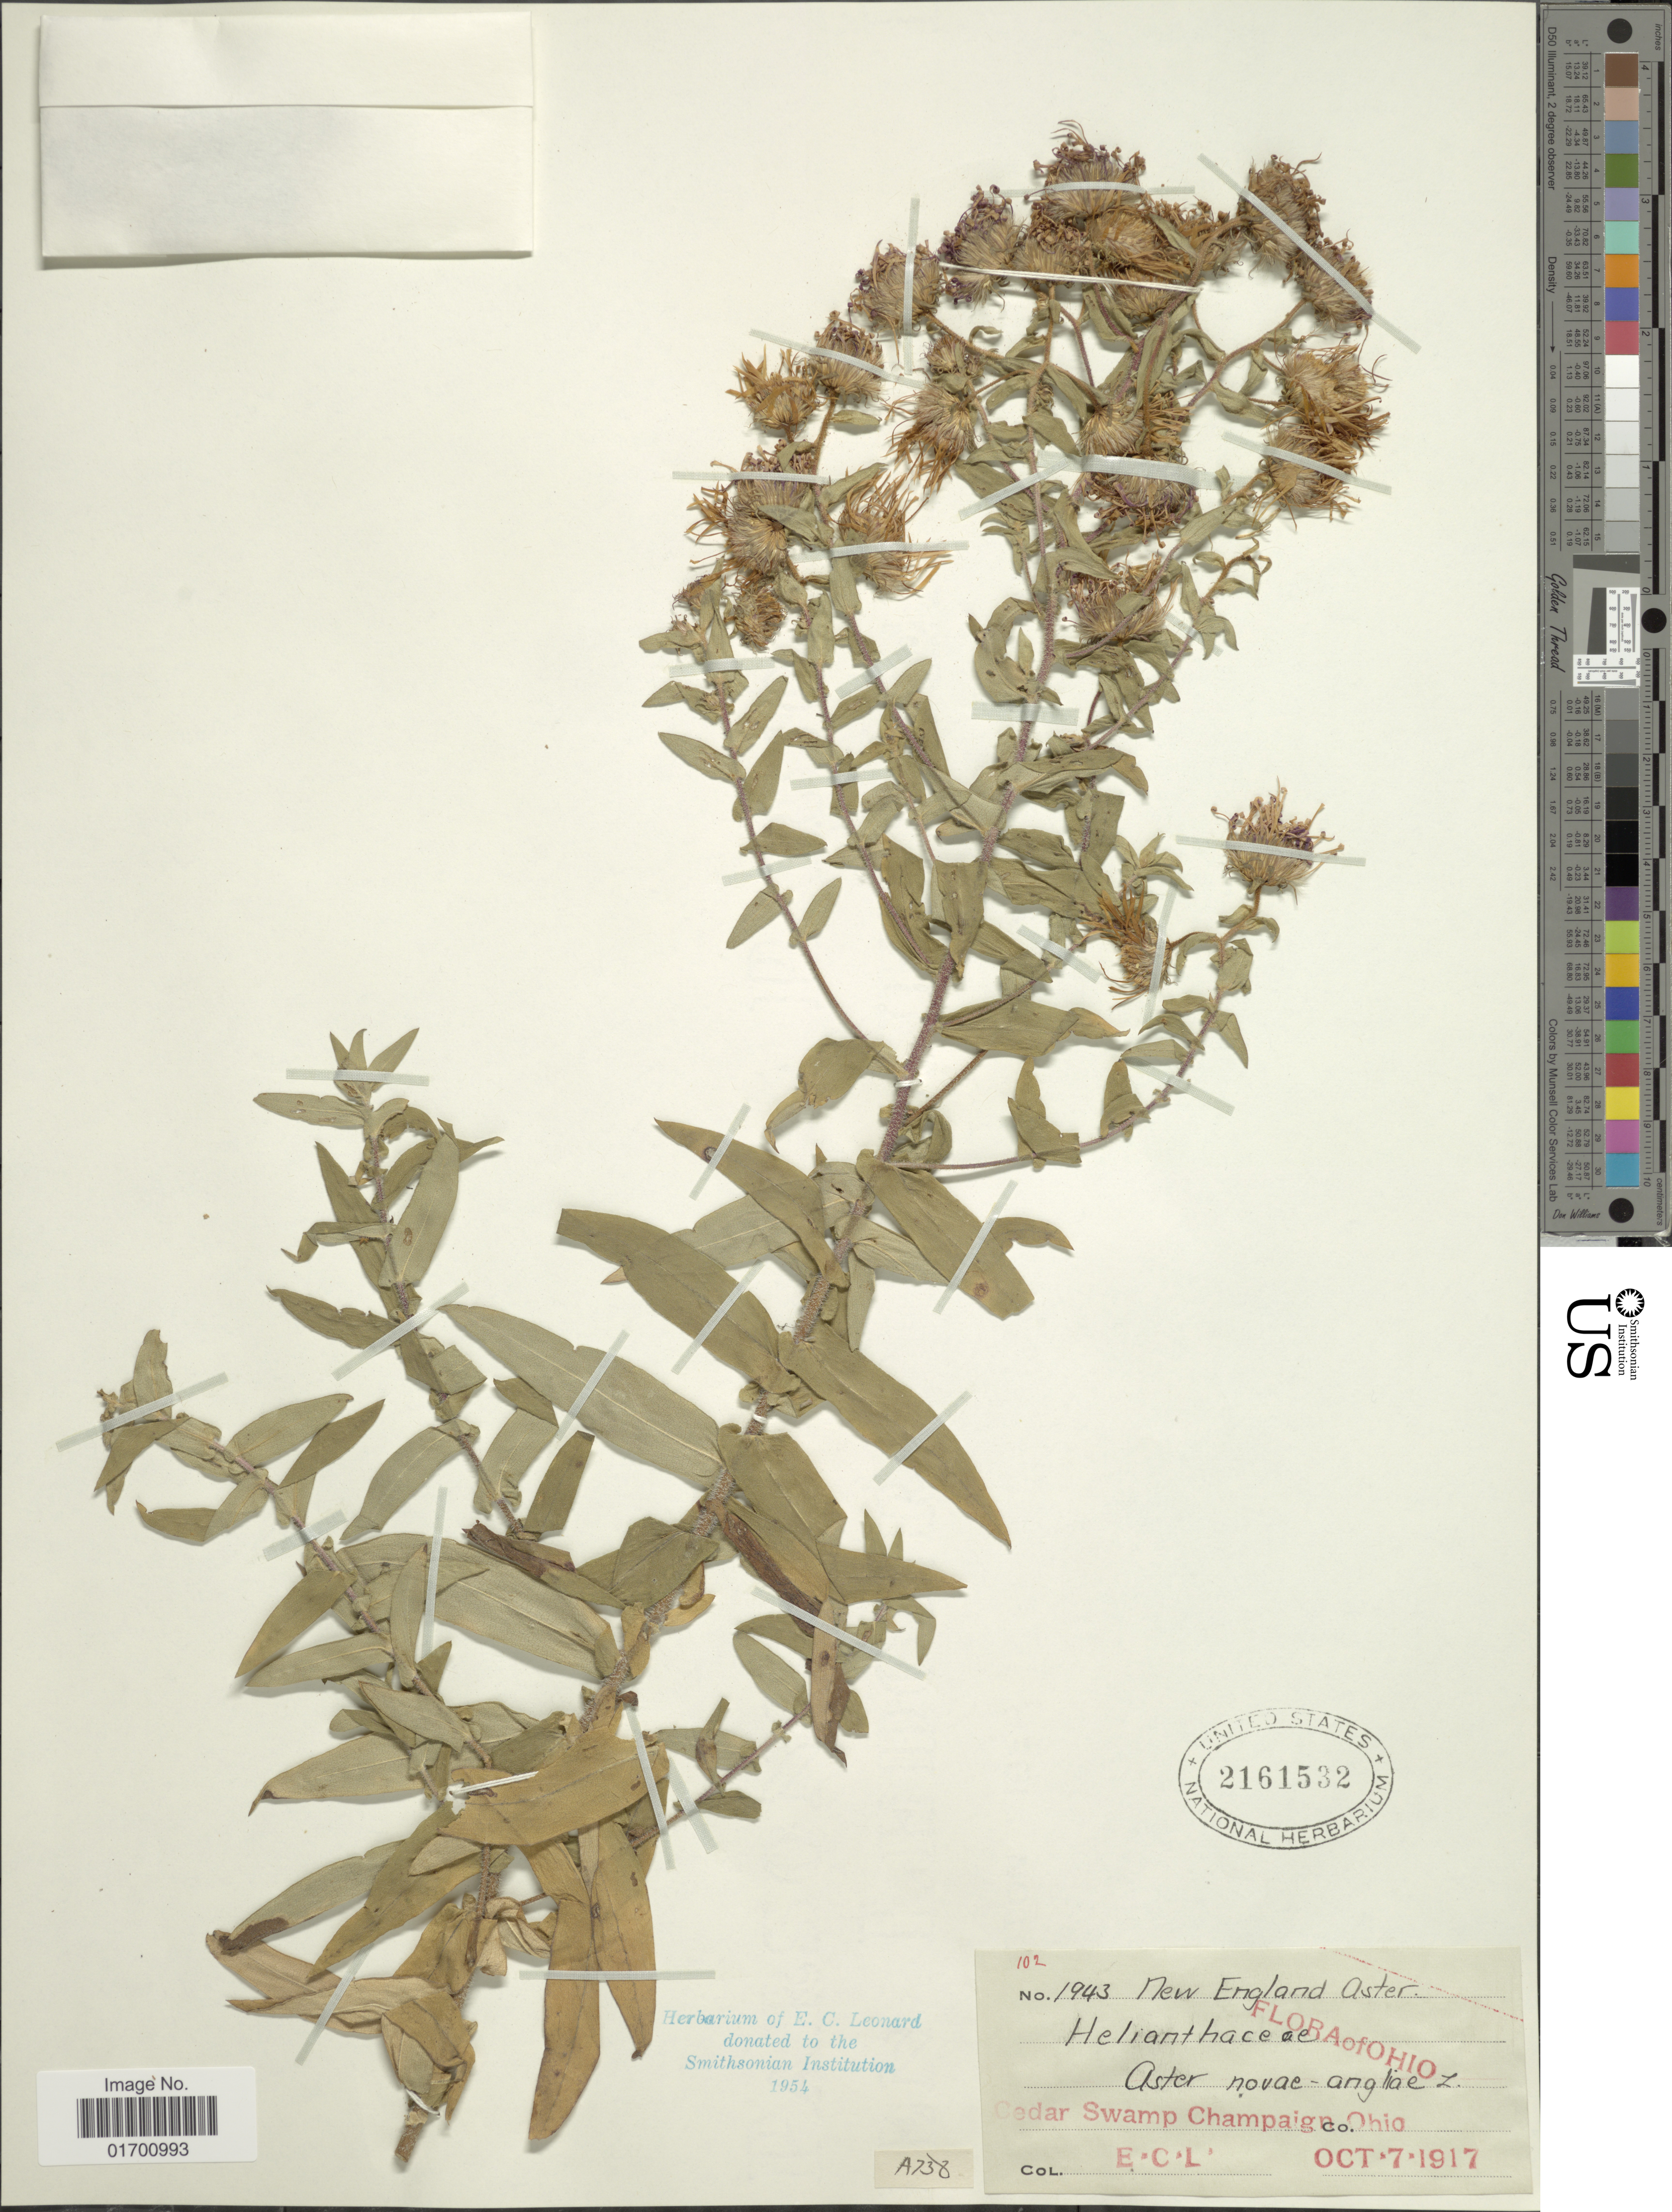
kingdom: Plantae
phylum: Tracheophyta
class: Magnoliopsida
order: Asterales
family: Asteraceae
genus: Symphyotrichum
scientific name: Symphyotrichum novae-angliae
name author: (L.) G.L. Nesom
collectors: E. C. Leonard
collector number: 102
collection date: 1917-10-07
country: United States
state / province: Ohio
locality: New England Aster. Cedar Swamp Champaign. Co. Ohio.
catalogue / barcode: US 2161532